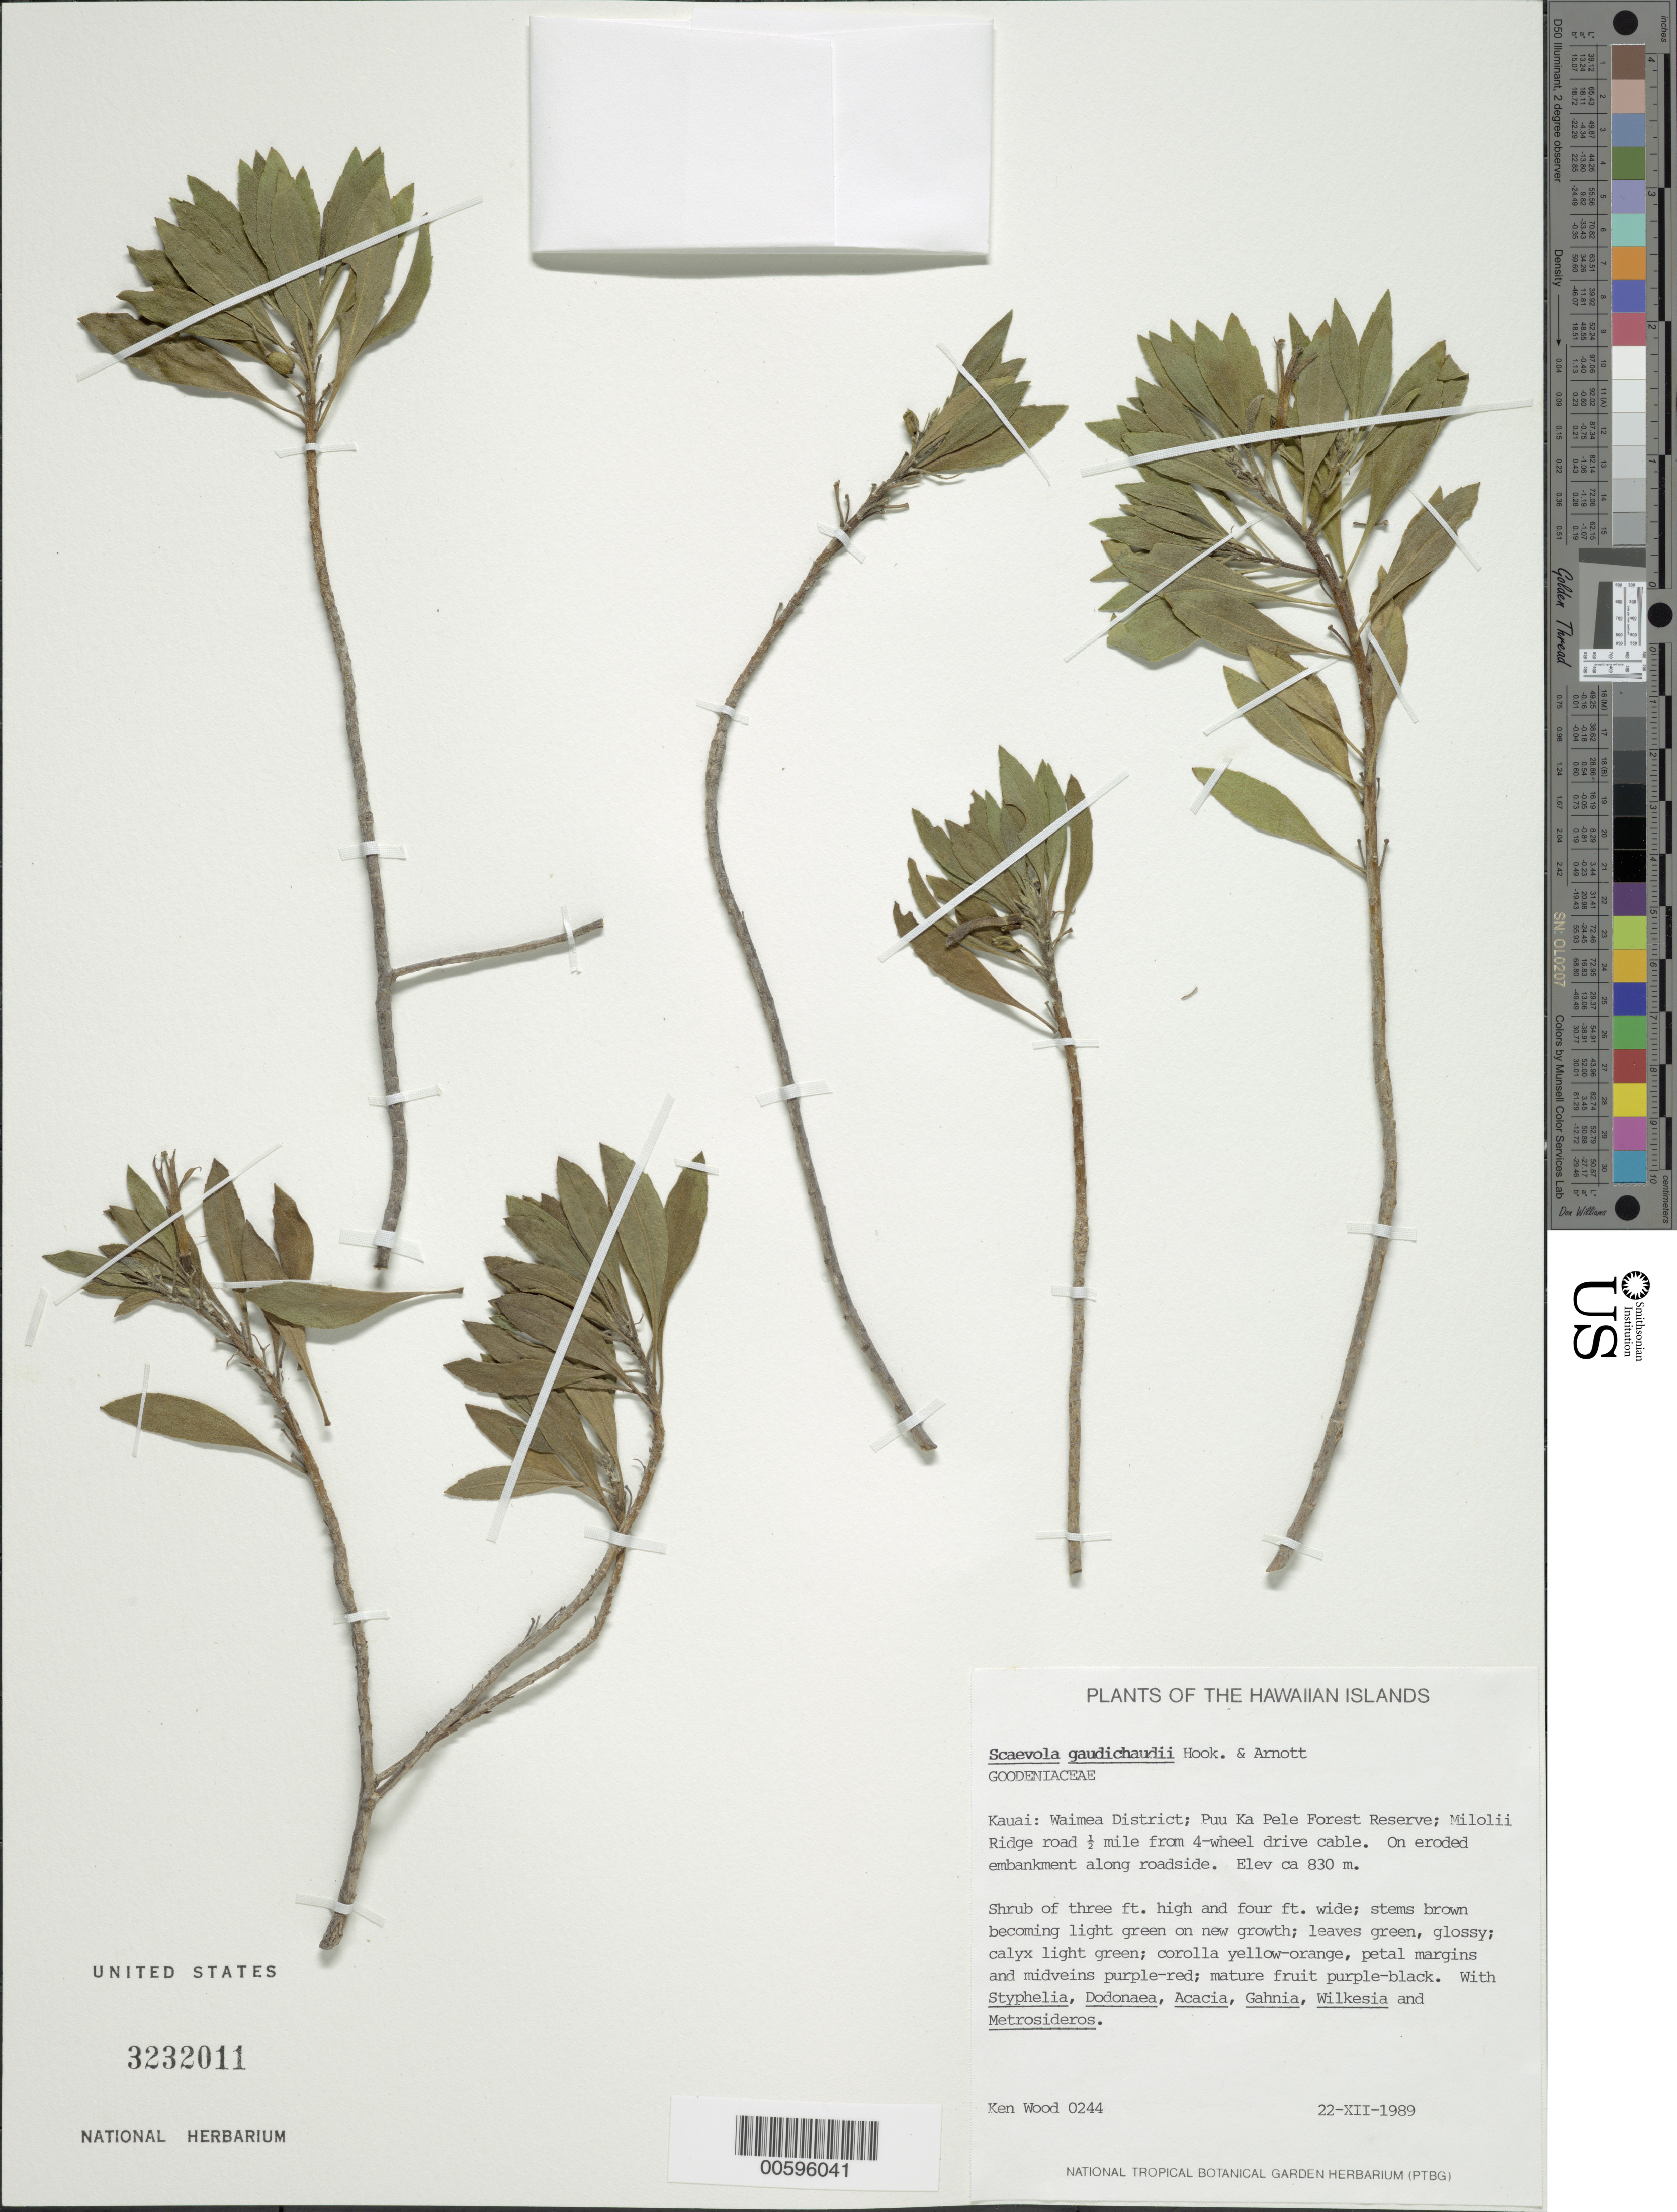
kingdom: Plantae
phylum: Tracheophyta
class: Magnoliopsida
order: Asterales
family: Goodeniaceae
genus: Scaevola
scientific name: Scaevola gaudichaudii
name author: Hook. & Arn.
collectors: K. Wood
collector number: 0244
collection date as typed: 22 Dec 1989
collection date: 1989-12-22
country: United States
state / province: Hawaii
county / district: Kauai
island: Kaua'i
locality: Waimea Dist; Puu Ka Pele For Res; Milolii Ridge rd .5 mi from 4-wheel drive cable.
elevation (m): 830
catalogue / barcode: US 3232011